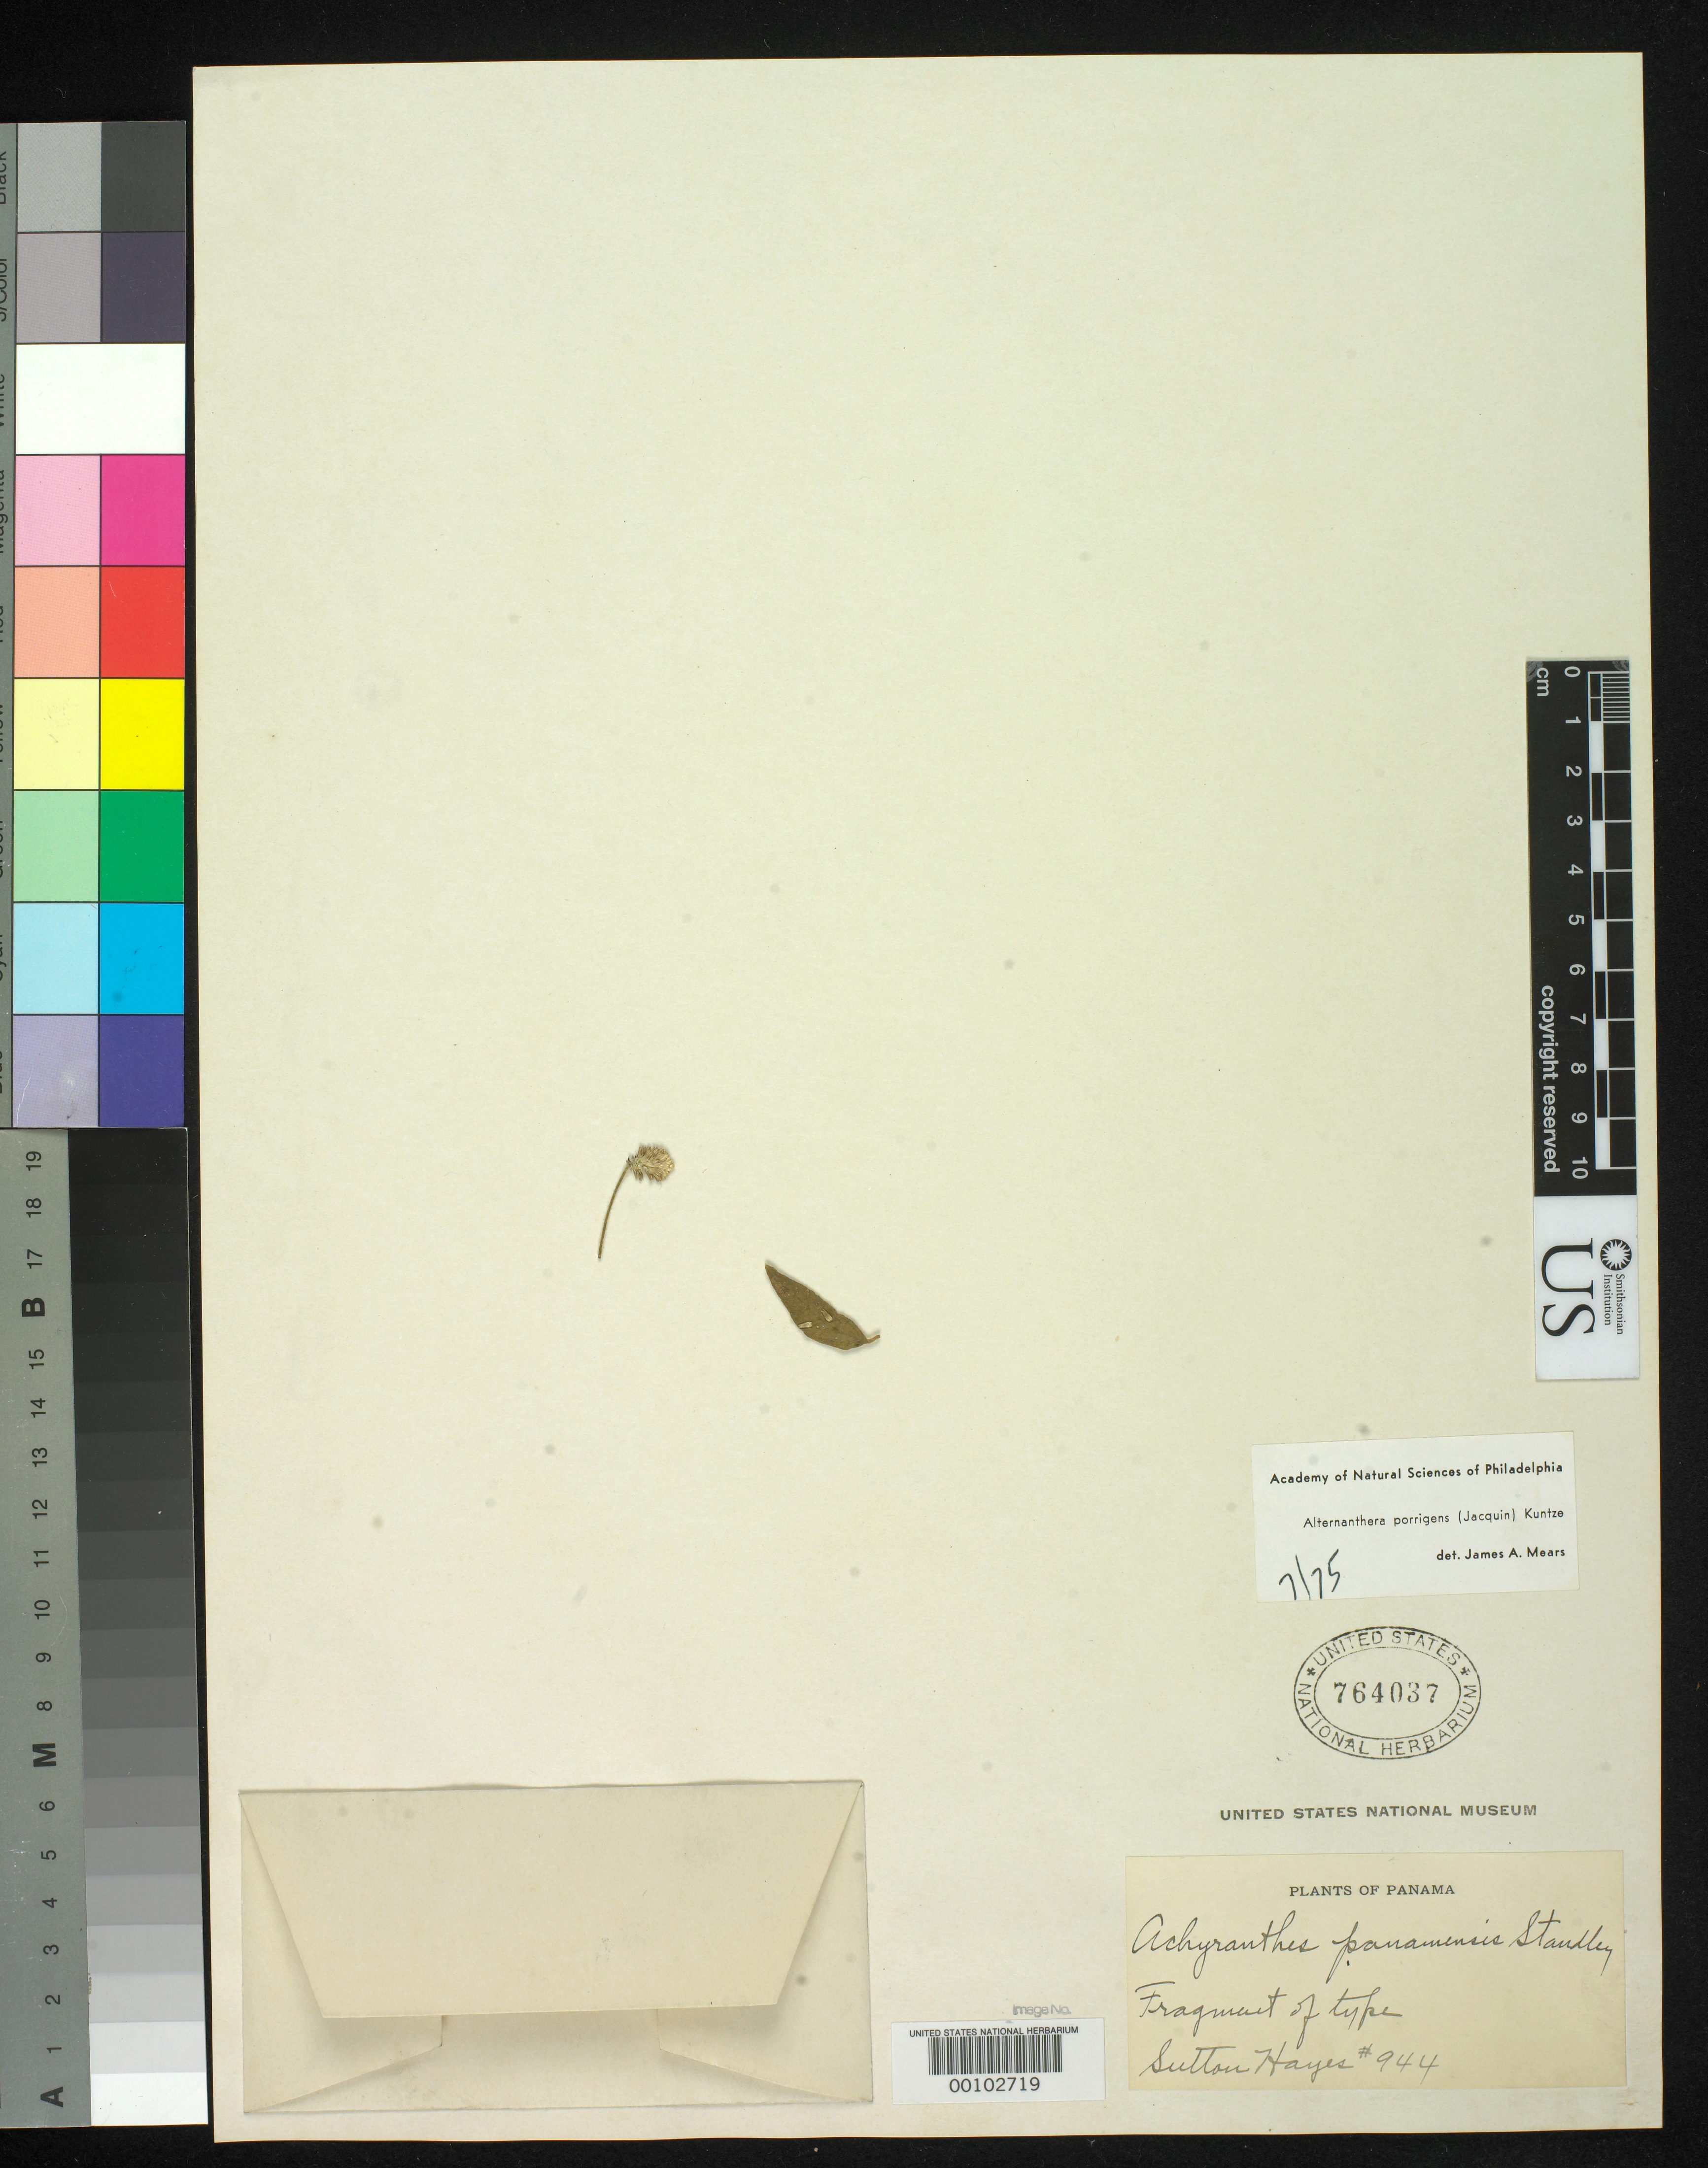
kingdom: Plantae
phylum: Tracheophyta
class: Magnoliopsida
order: Caryophyllales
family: Amaranthaceae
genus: Achyranthes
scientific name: Achyranthes panamensis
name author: Standl.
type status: Isotype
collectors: S. Hayes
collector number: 944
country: Panama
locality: NW of Boquete towards Parque Nacional Volcan Baru.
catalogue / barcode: US 764037